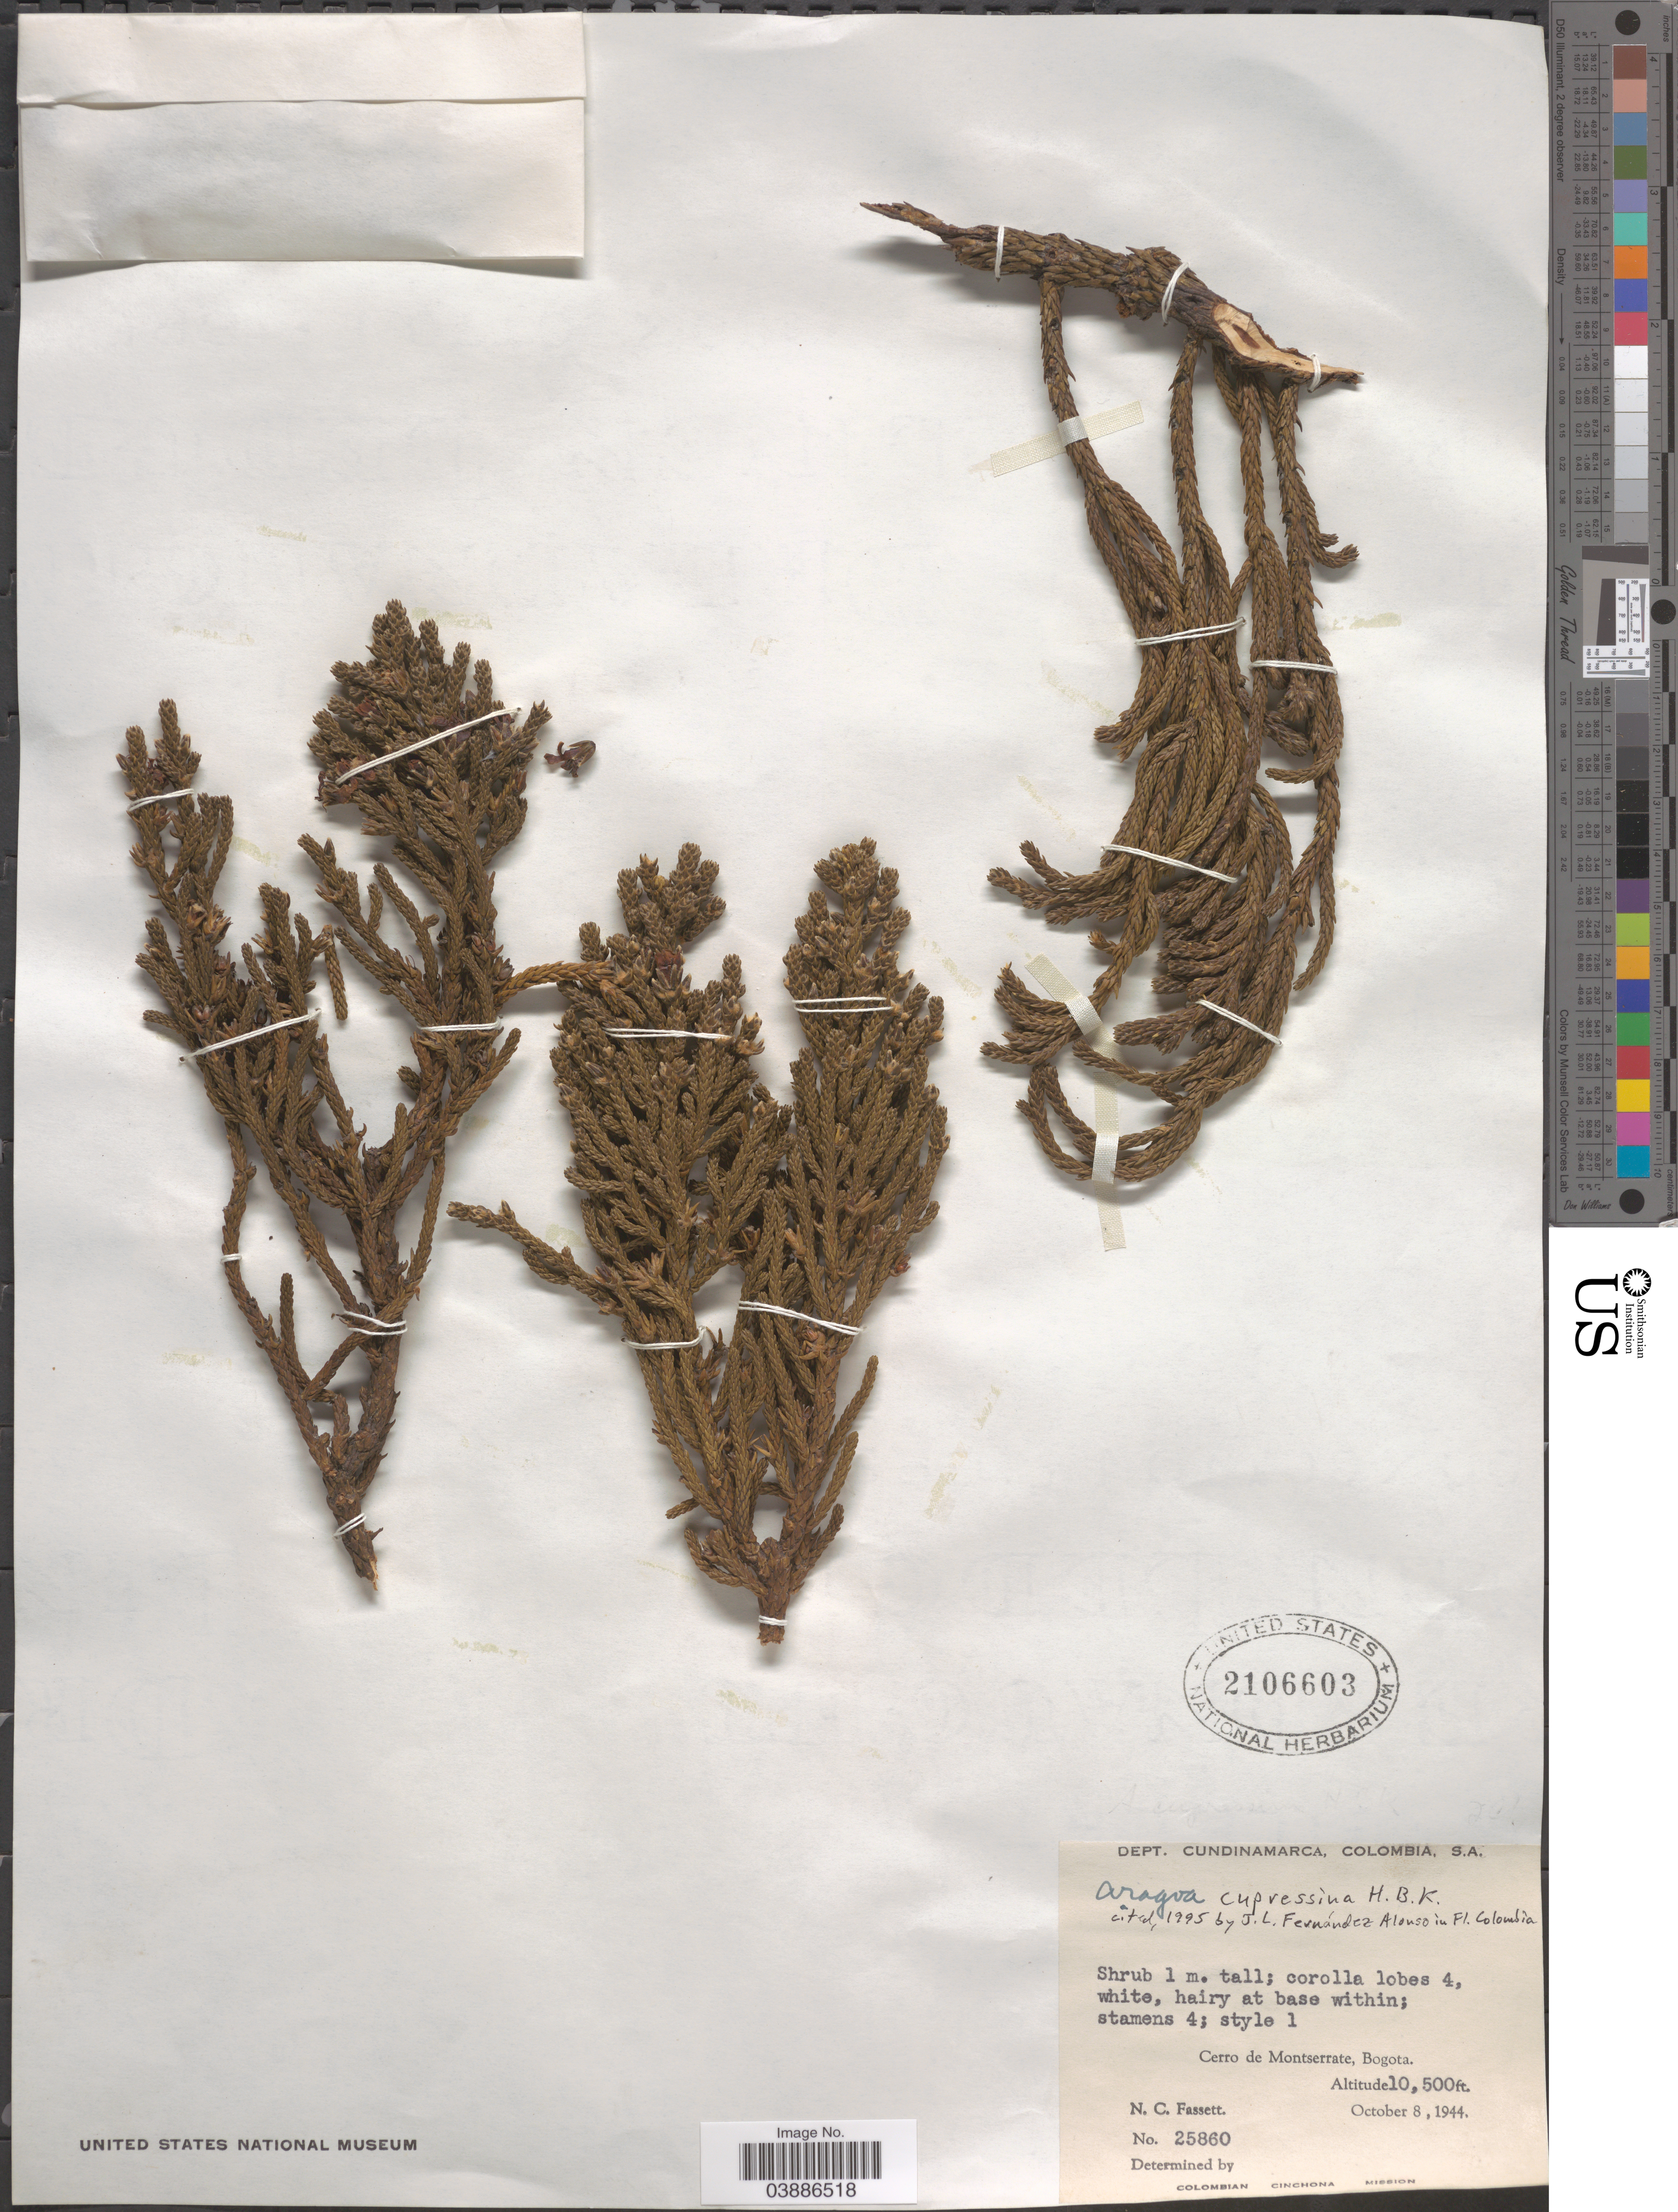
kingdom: Plantae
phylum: Tracheophyta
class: Magnoliopsida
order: Lamiales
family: Plantaginaceae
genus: Aragoa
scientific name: Aragoa cupressina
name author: Kunth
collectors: N. C. Fassett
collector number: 25860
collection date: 1944-10-08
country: Colombia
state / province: Cundinamarca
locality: Dept. Cundinamarca. Cerro de Montserrate, Bogota.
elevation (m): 3200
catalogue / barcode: US 2106603